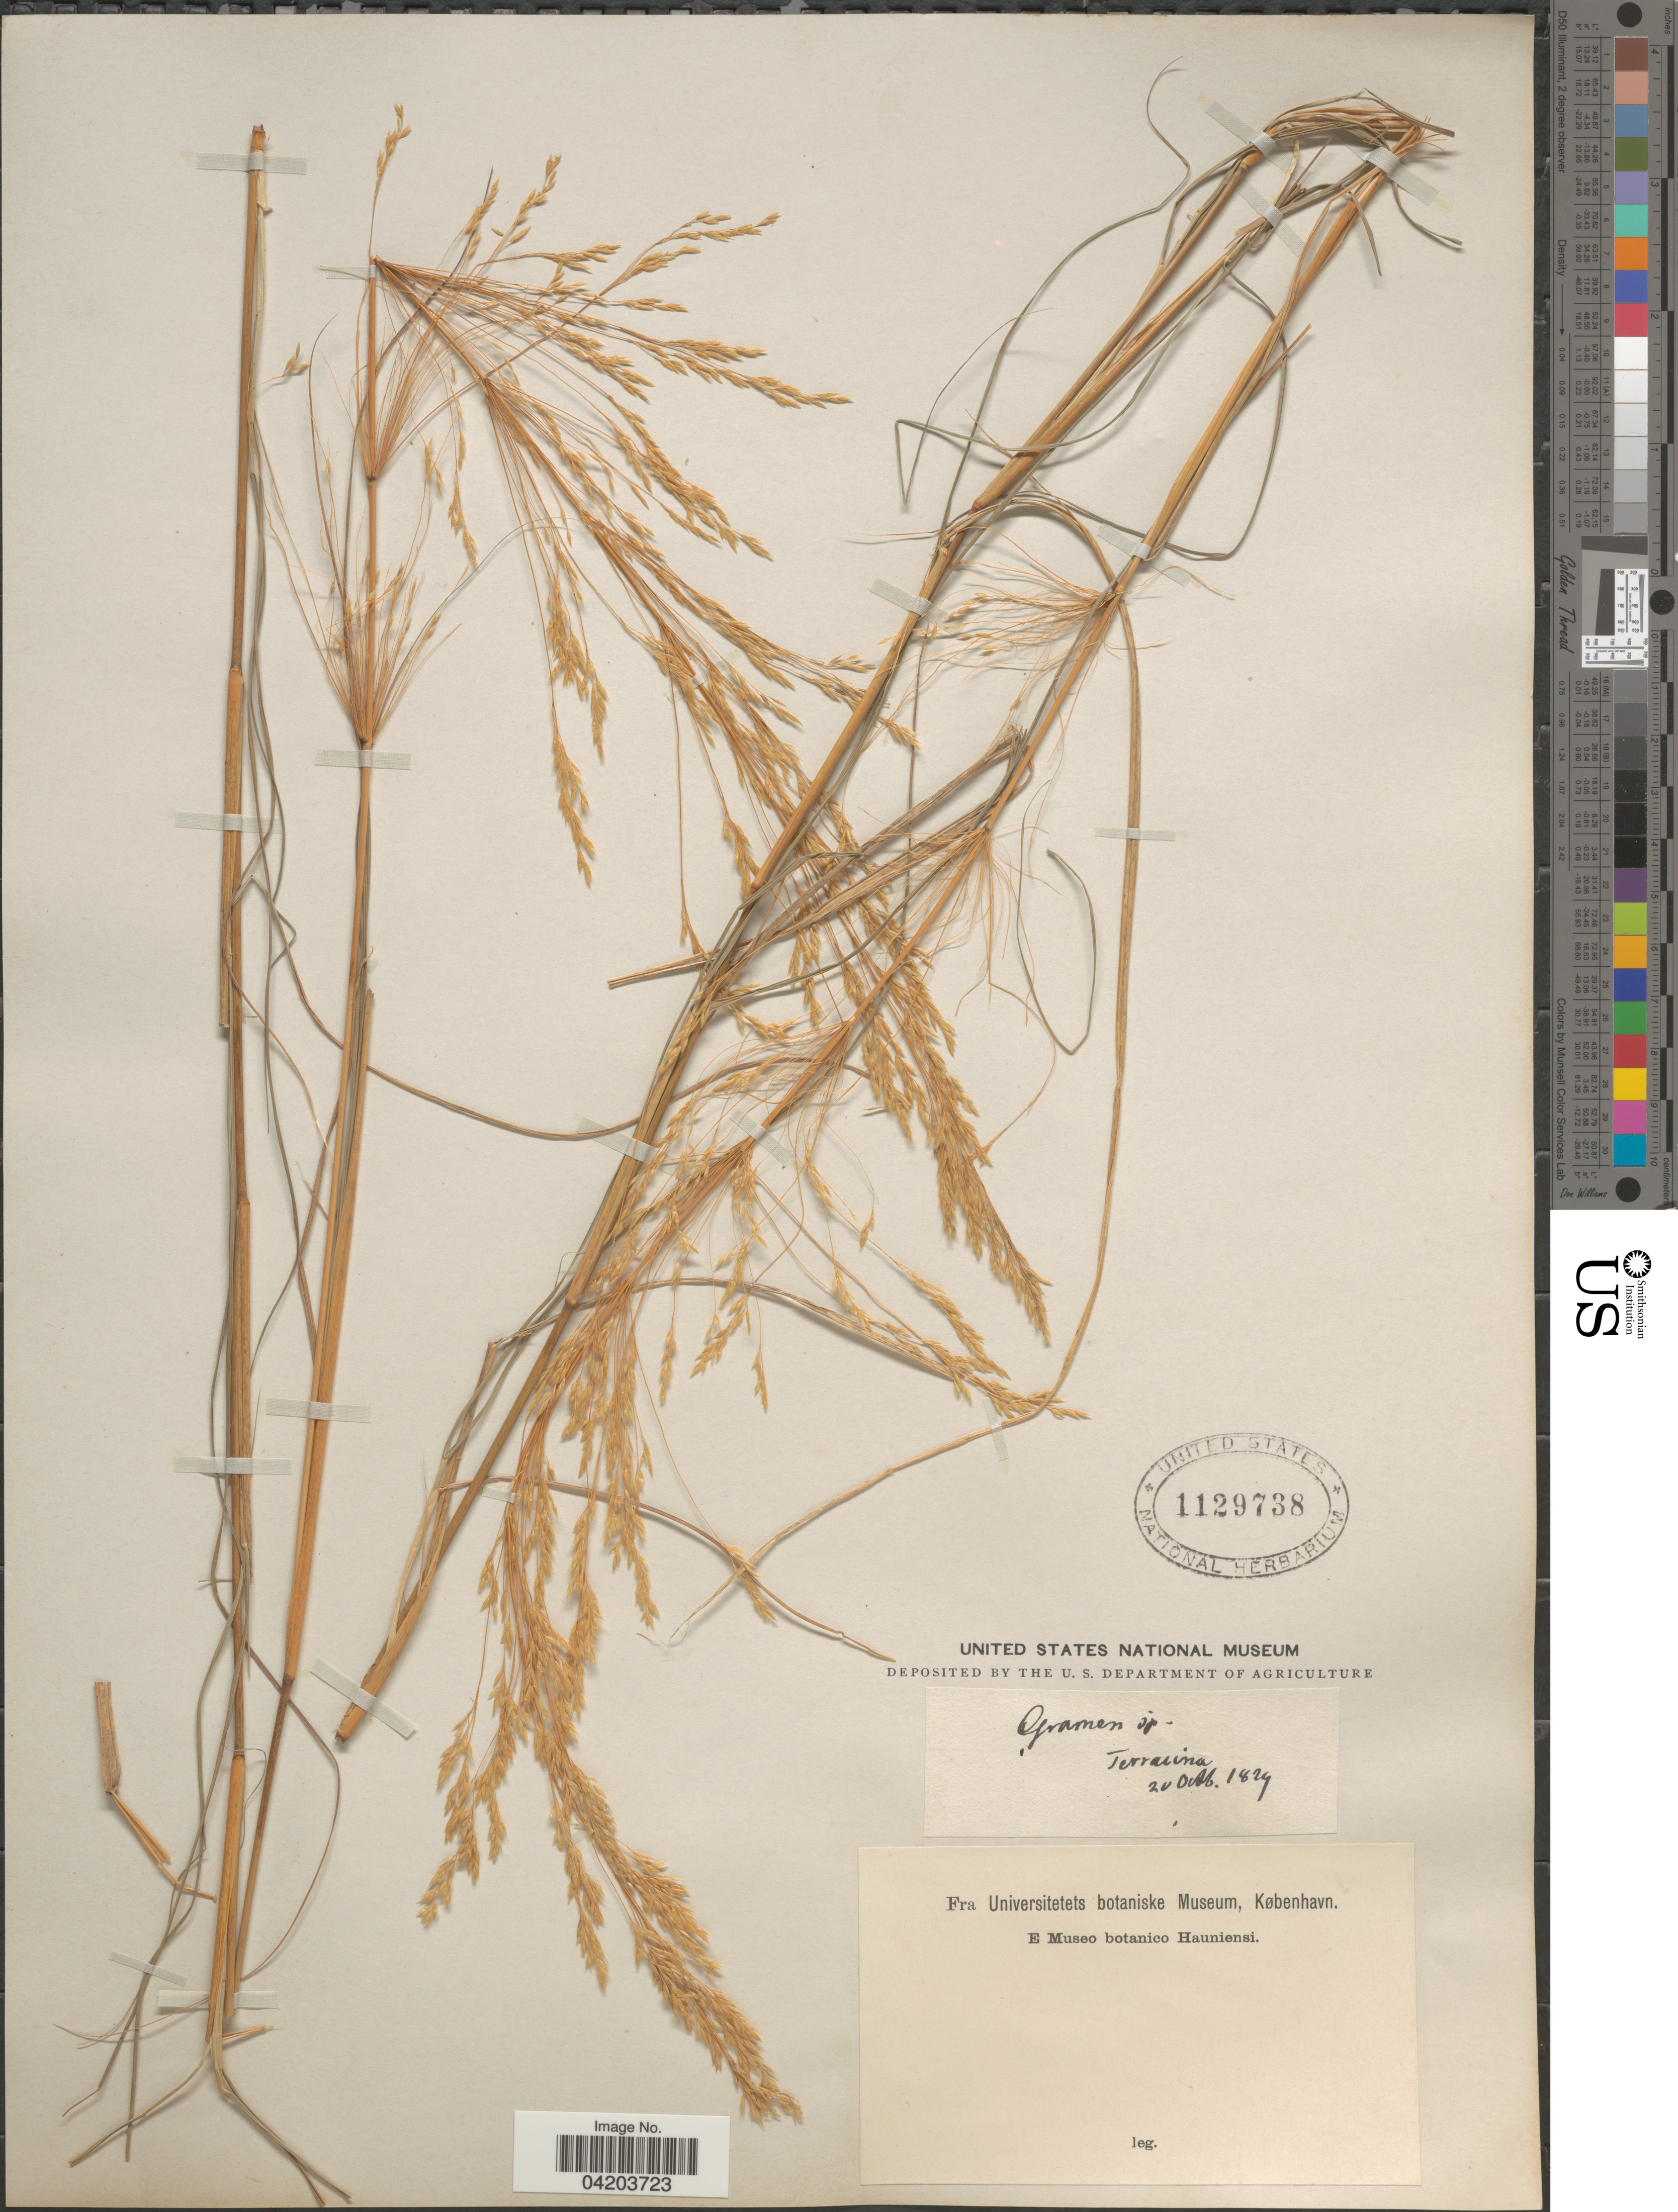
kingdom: Plantae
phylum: Tracheophyta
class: Liliopsida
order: Poales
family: Poaceae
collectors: Museo Botanico Hauniense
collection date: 1829-10-20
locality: Terracina.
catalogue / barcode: US 1129738